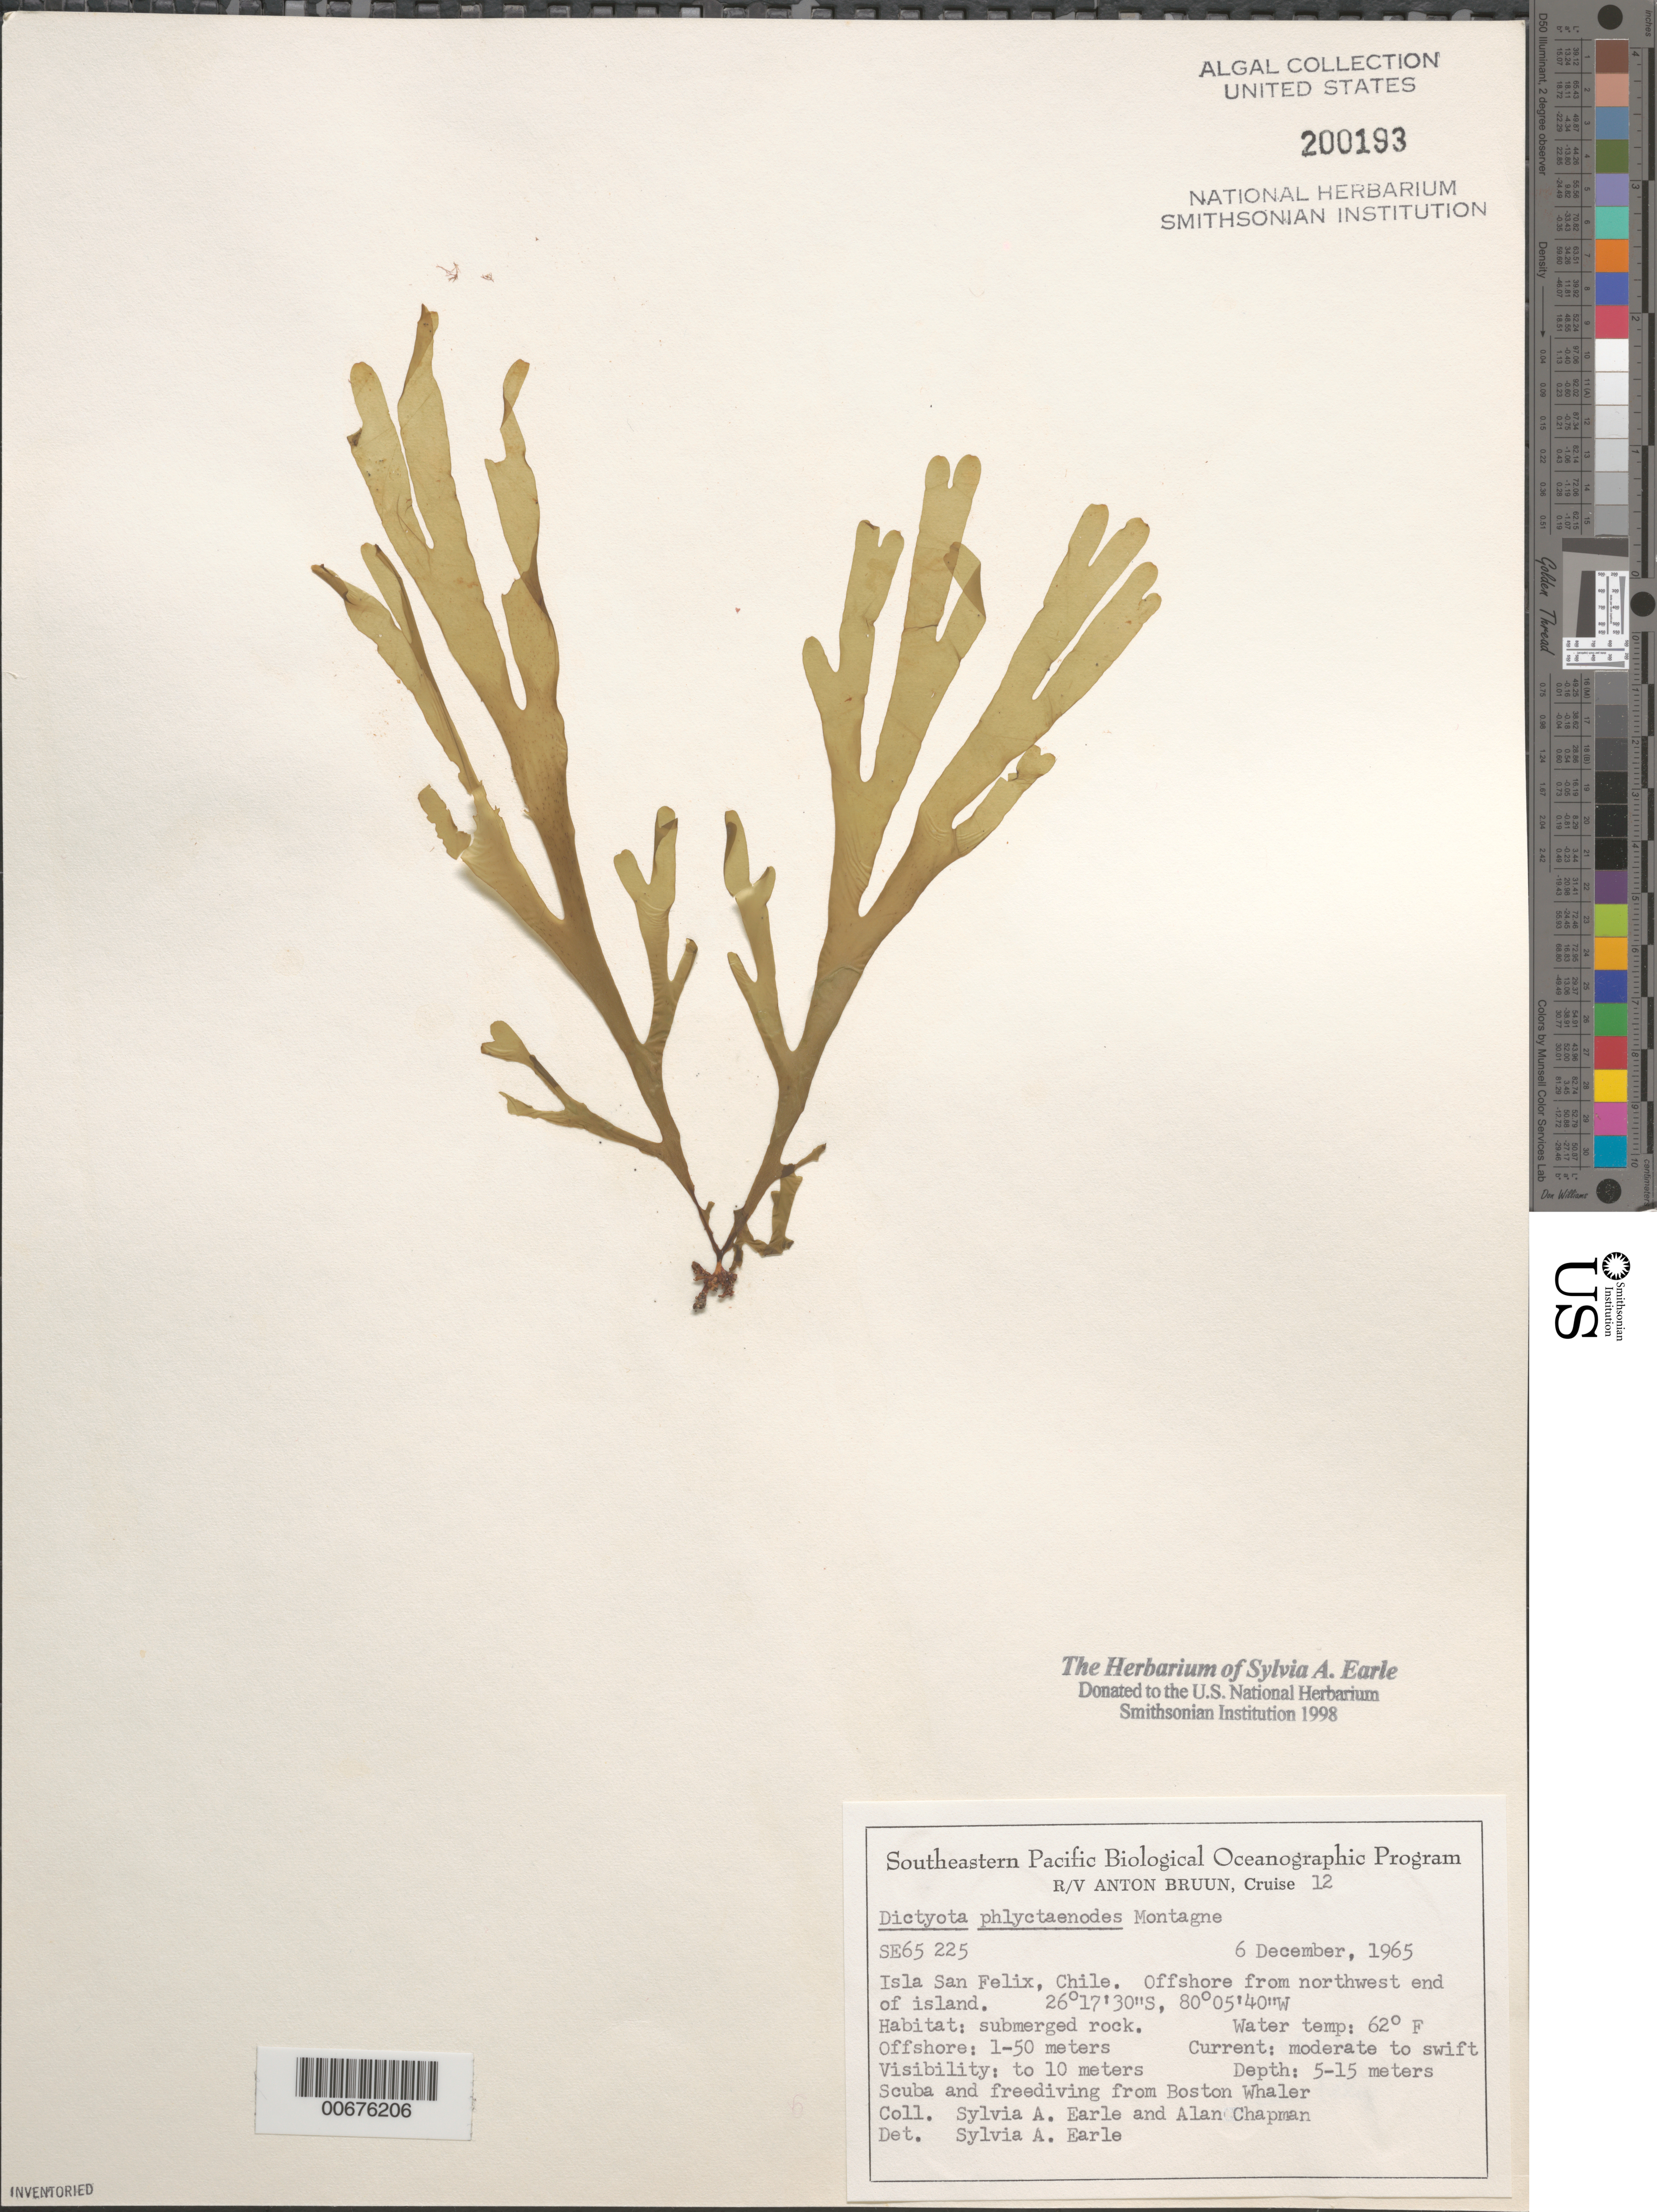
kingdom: Chromista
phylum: Ochrophyta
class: Phaeophyceae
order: Dictyotales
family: Dictyotaceae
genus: Dictyota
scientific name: Dictyota phlyctaenodes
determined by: Earle, S. A.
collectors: S. A. Earle & A. Chapman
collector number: SE 65225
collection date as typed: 06 Dec 1965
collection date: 1965-12-06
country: Chile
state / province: Atacama (III)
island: Isla San Felix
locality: Off northwest end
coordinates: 26 17' 30" S, 80 05' 40" W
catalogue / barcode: US 200193